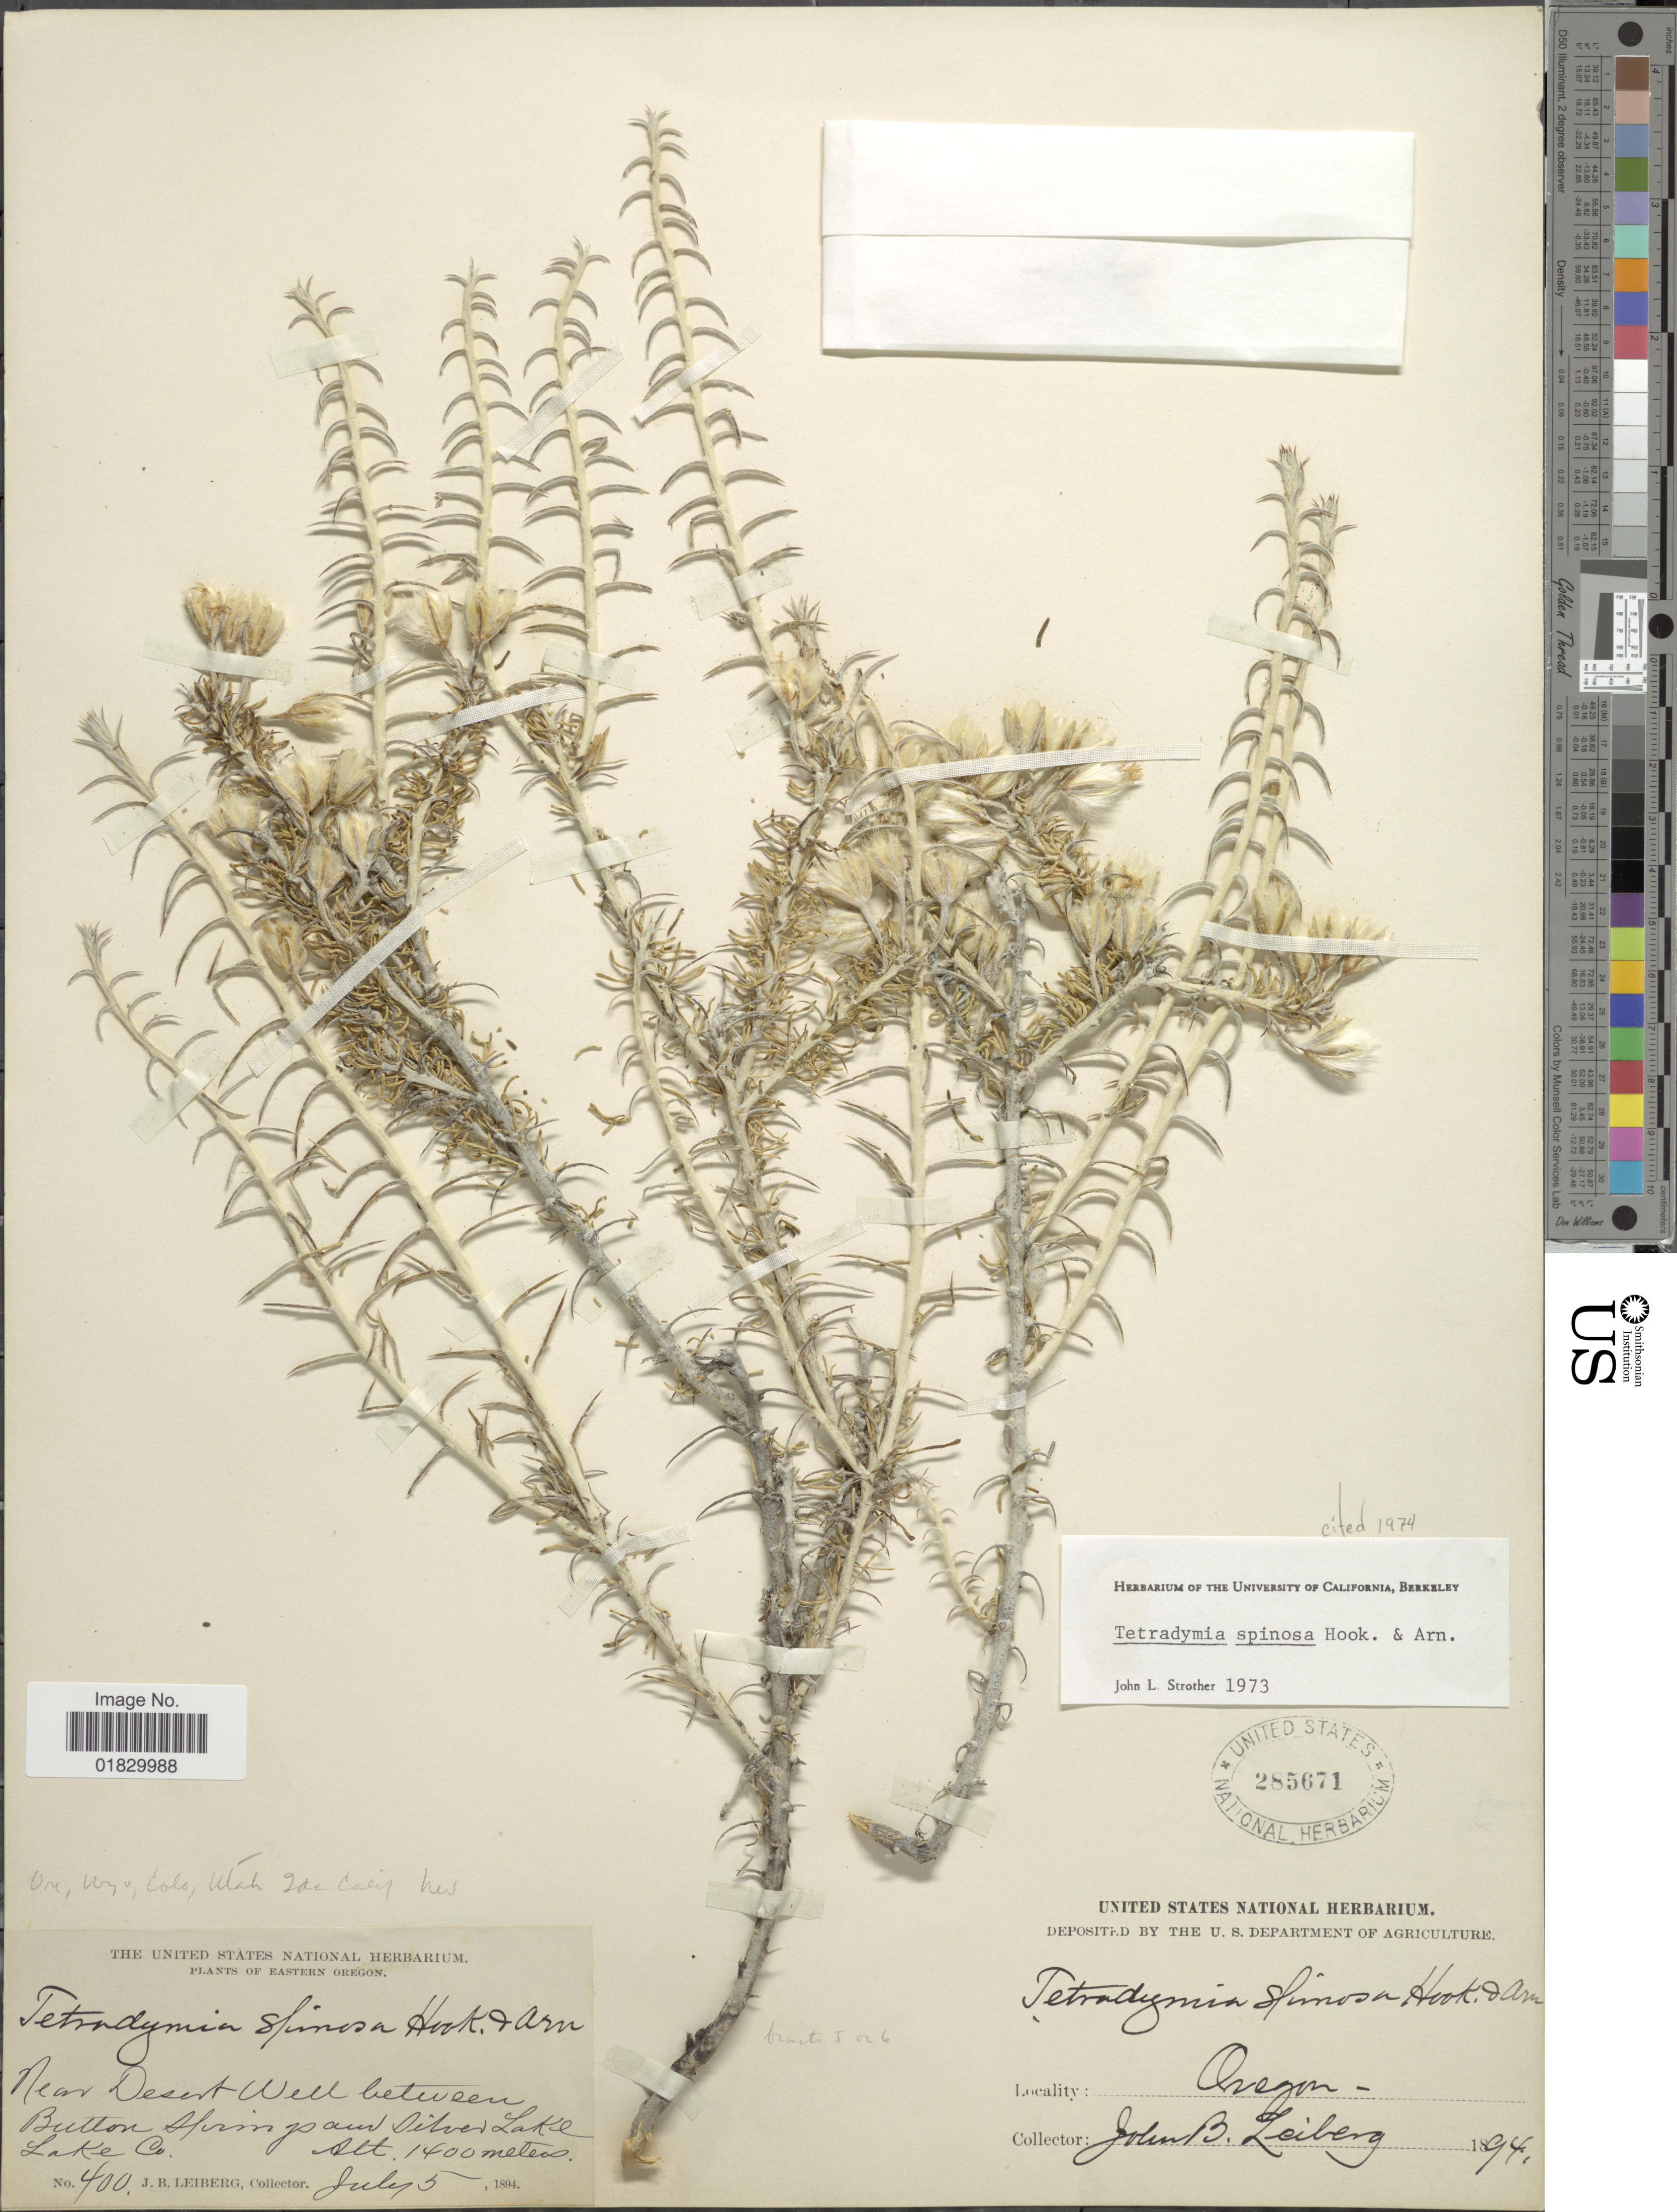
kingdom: Plantae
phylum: Tracheophyta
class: Magnoliopsida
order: Asterales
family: Asteraceae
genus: Tetradymia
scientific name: Tetradymia spinosa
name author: Hook. & Arn.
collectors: J. B. Leiberg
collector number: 400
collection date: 1894-07-05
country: United States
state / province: Oregon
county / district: Lake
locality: Near Desert Well between Button Springs and Silver lake, Lake Co.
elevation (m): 1400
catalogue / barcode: US 285671